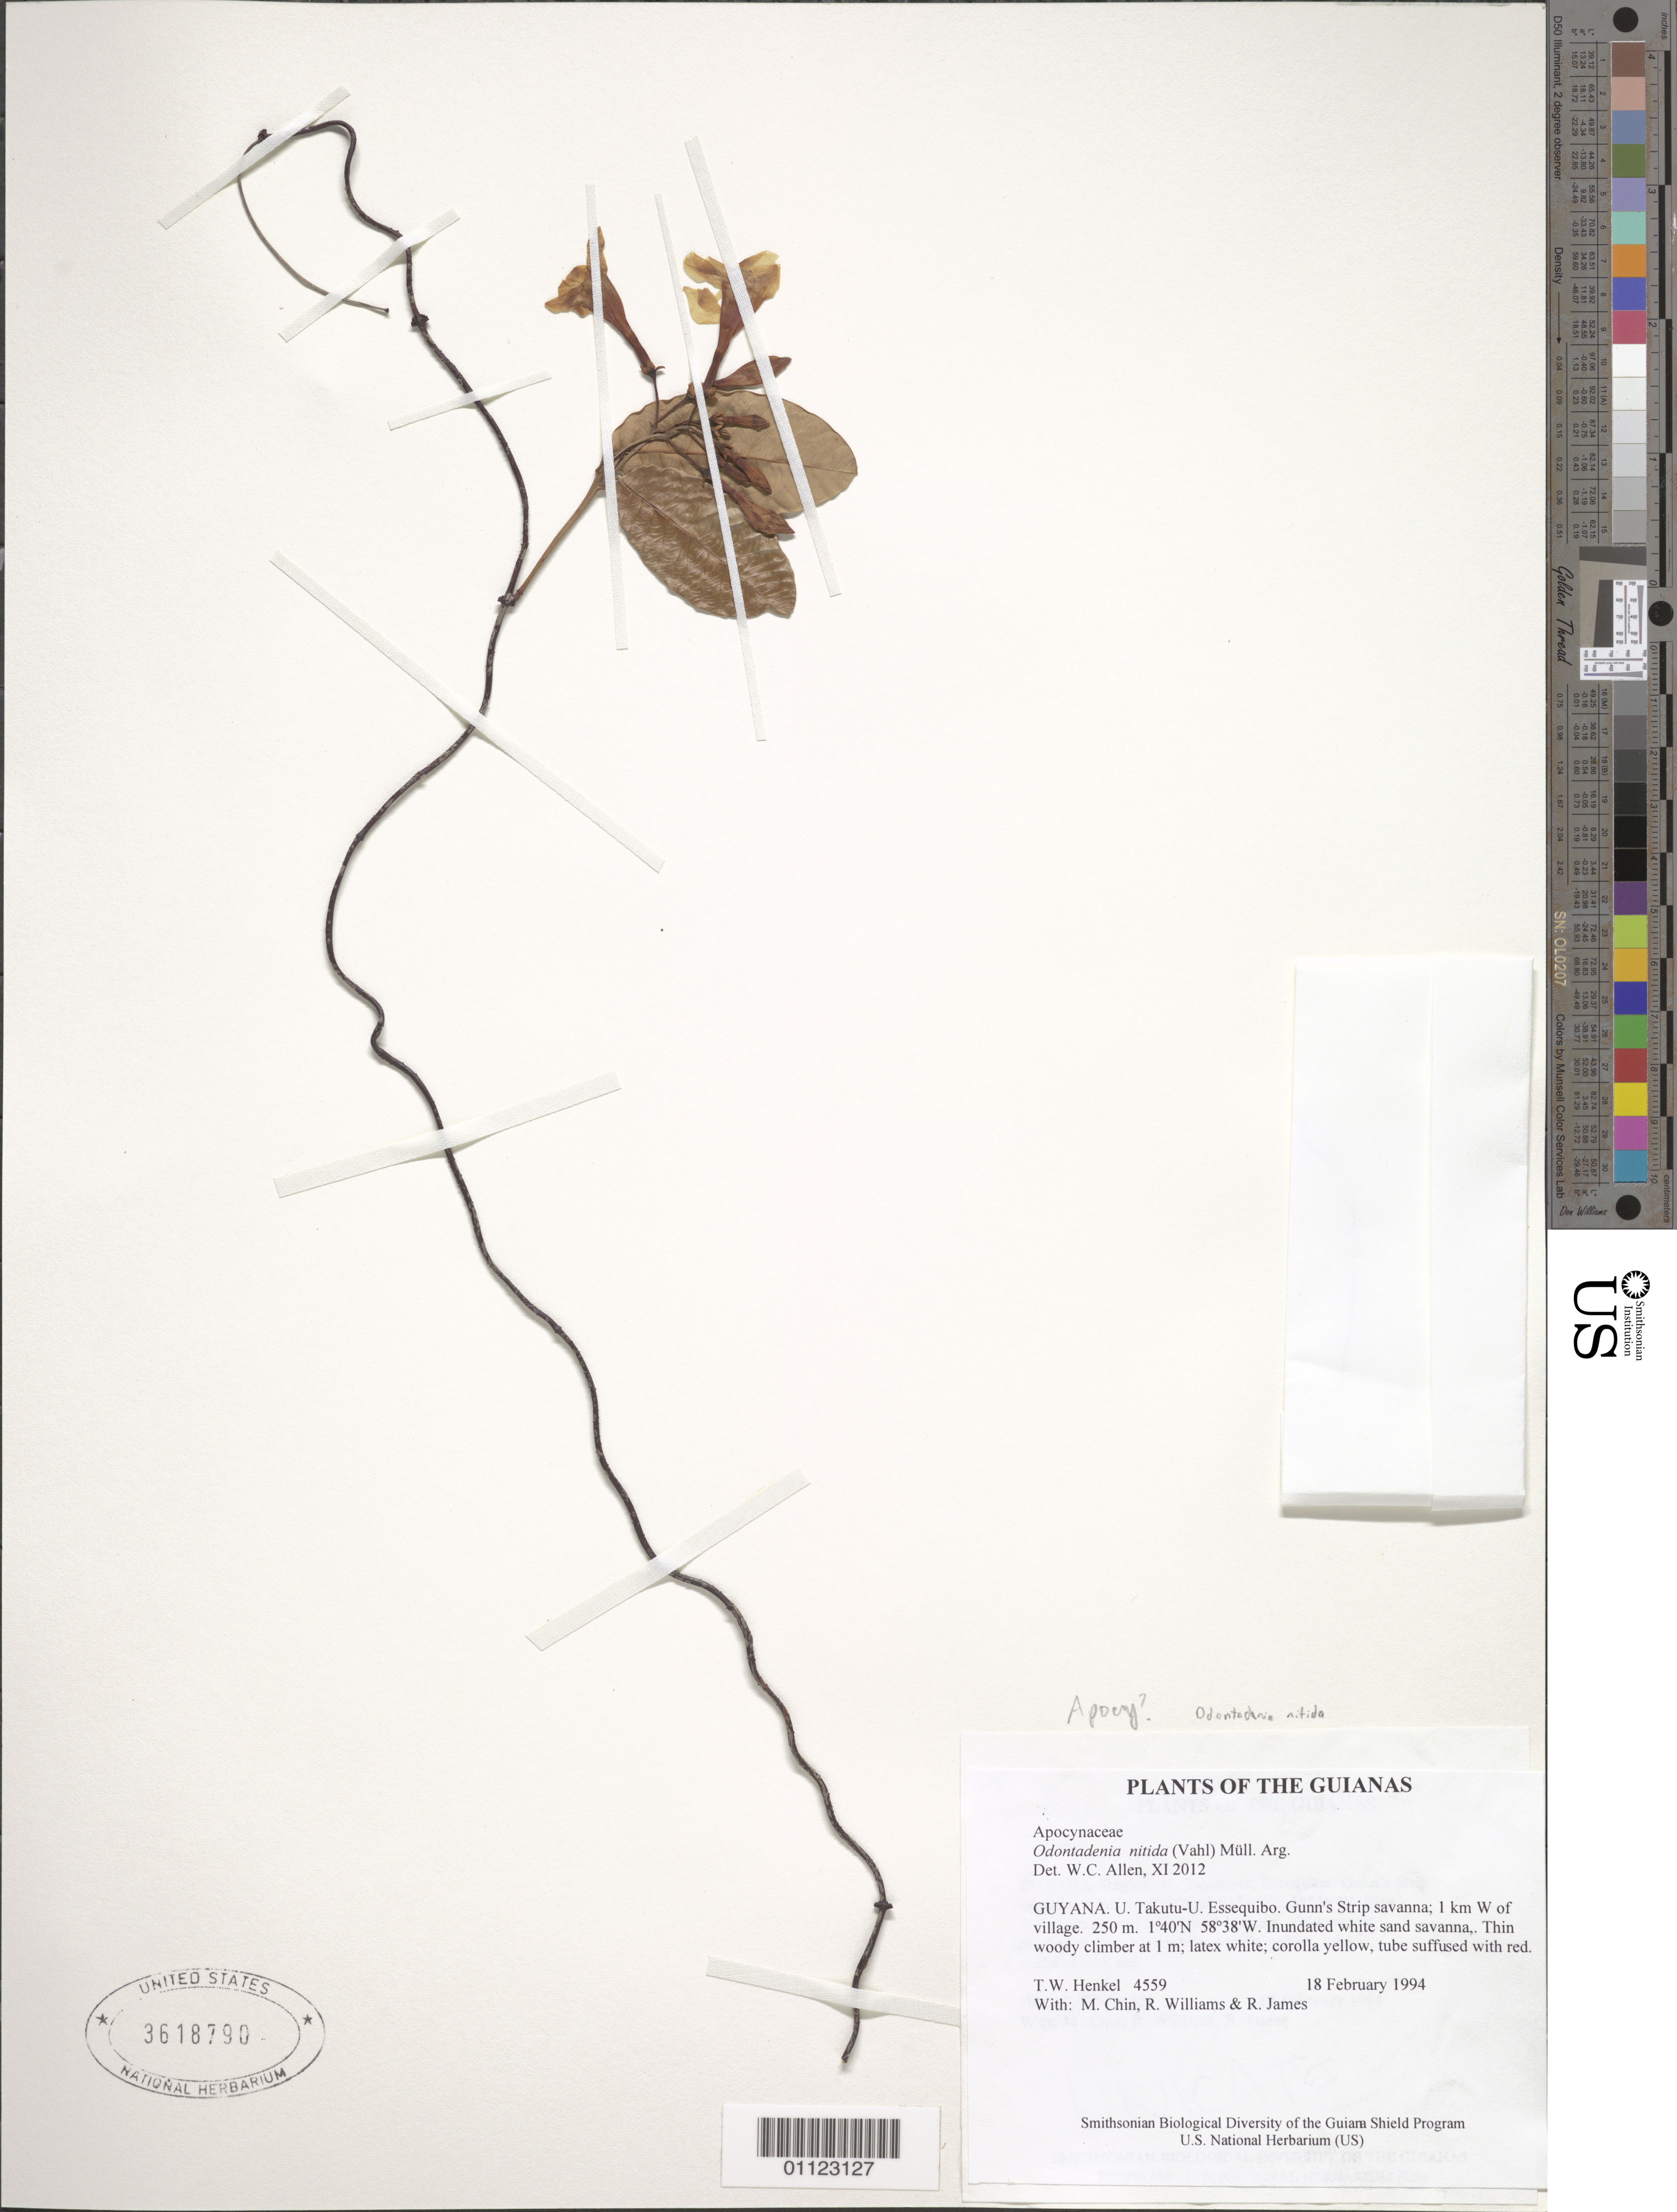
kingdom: Plantae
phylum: Tracheophyta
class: Magnoliopsida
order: Gentianales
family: Apocynaceae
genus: Odontadenia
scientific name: Odontadenia nitida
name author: (Vahl) Müll. Arg.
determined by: Allen, W. C., (UNITED STATES)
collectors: T. Henkel, M. Chin, R. Williams & R. James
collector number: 4559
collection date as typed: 18 February 1994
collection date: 1994-02-18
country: Guyana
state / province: U. Takutu-U. Essequibo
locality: Gunn's Strip savanna; 1 km W of village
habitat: Inundated white sand savanna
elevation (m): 250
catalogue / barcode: US 3618790